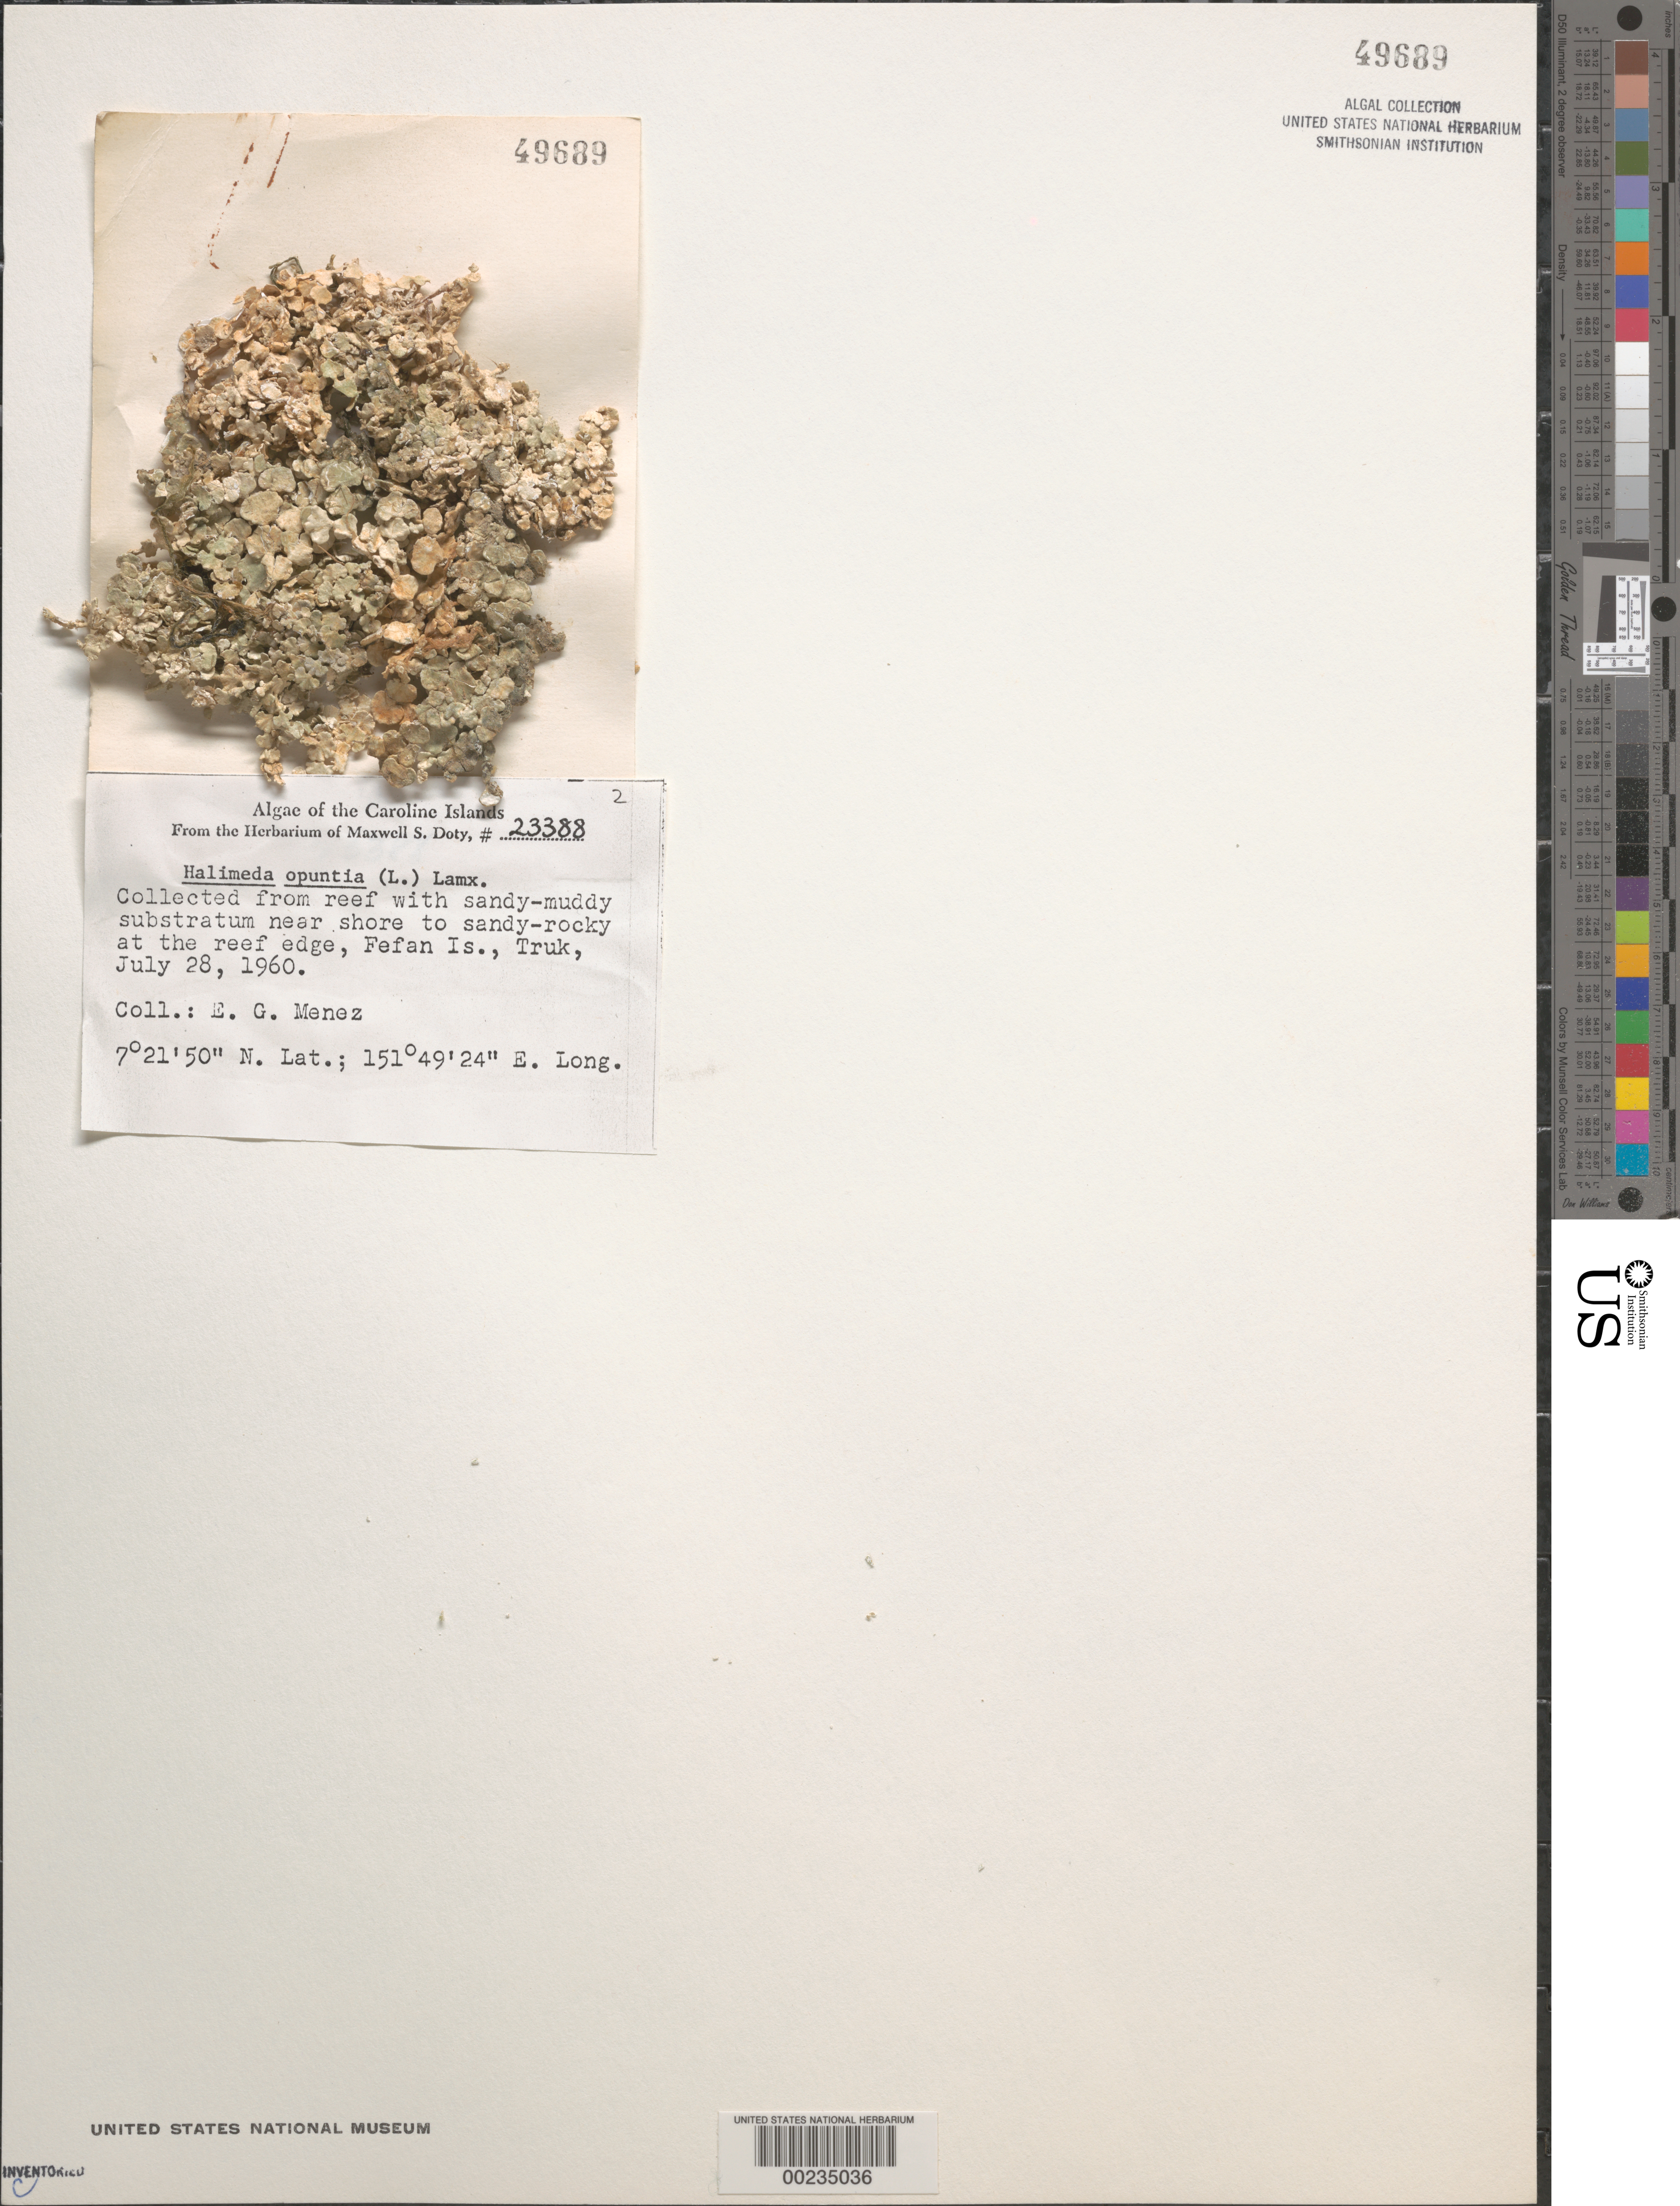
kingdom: Plantae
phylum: Chlorophyta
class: Ulvophyceae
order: Bryopsidales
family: Halimedaceae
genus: Halimeda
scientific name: Halimeda opuntia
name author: (L.) J.V.Lamouroux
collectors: Meñez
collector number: MSD 23388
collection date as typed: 28 Jul 1960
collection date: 1960-07-28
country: Micronesia, Federated States of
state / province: Truk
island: Fefan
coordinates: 7 21' 50" N, 151 49' 24" E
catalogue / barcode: US 49689